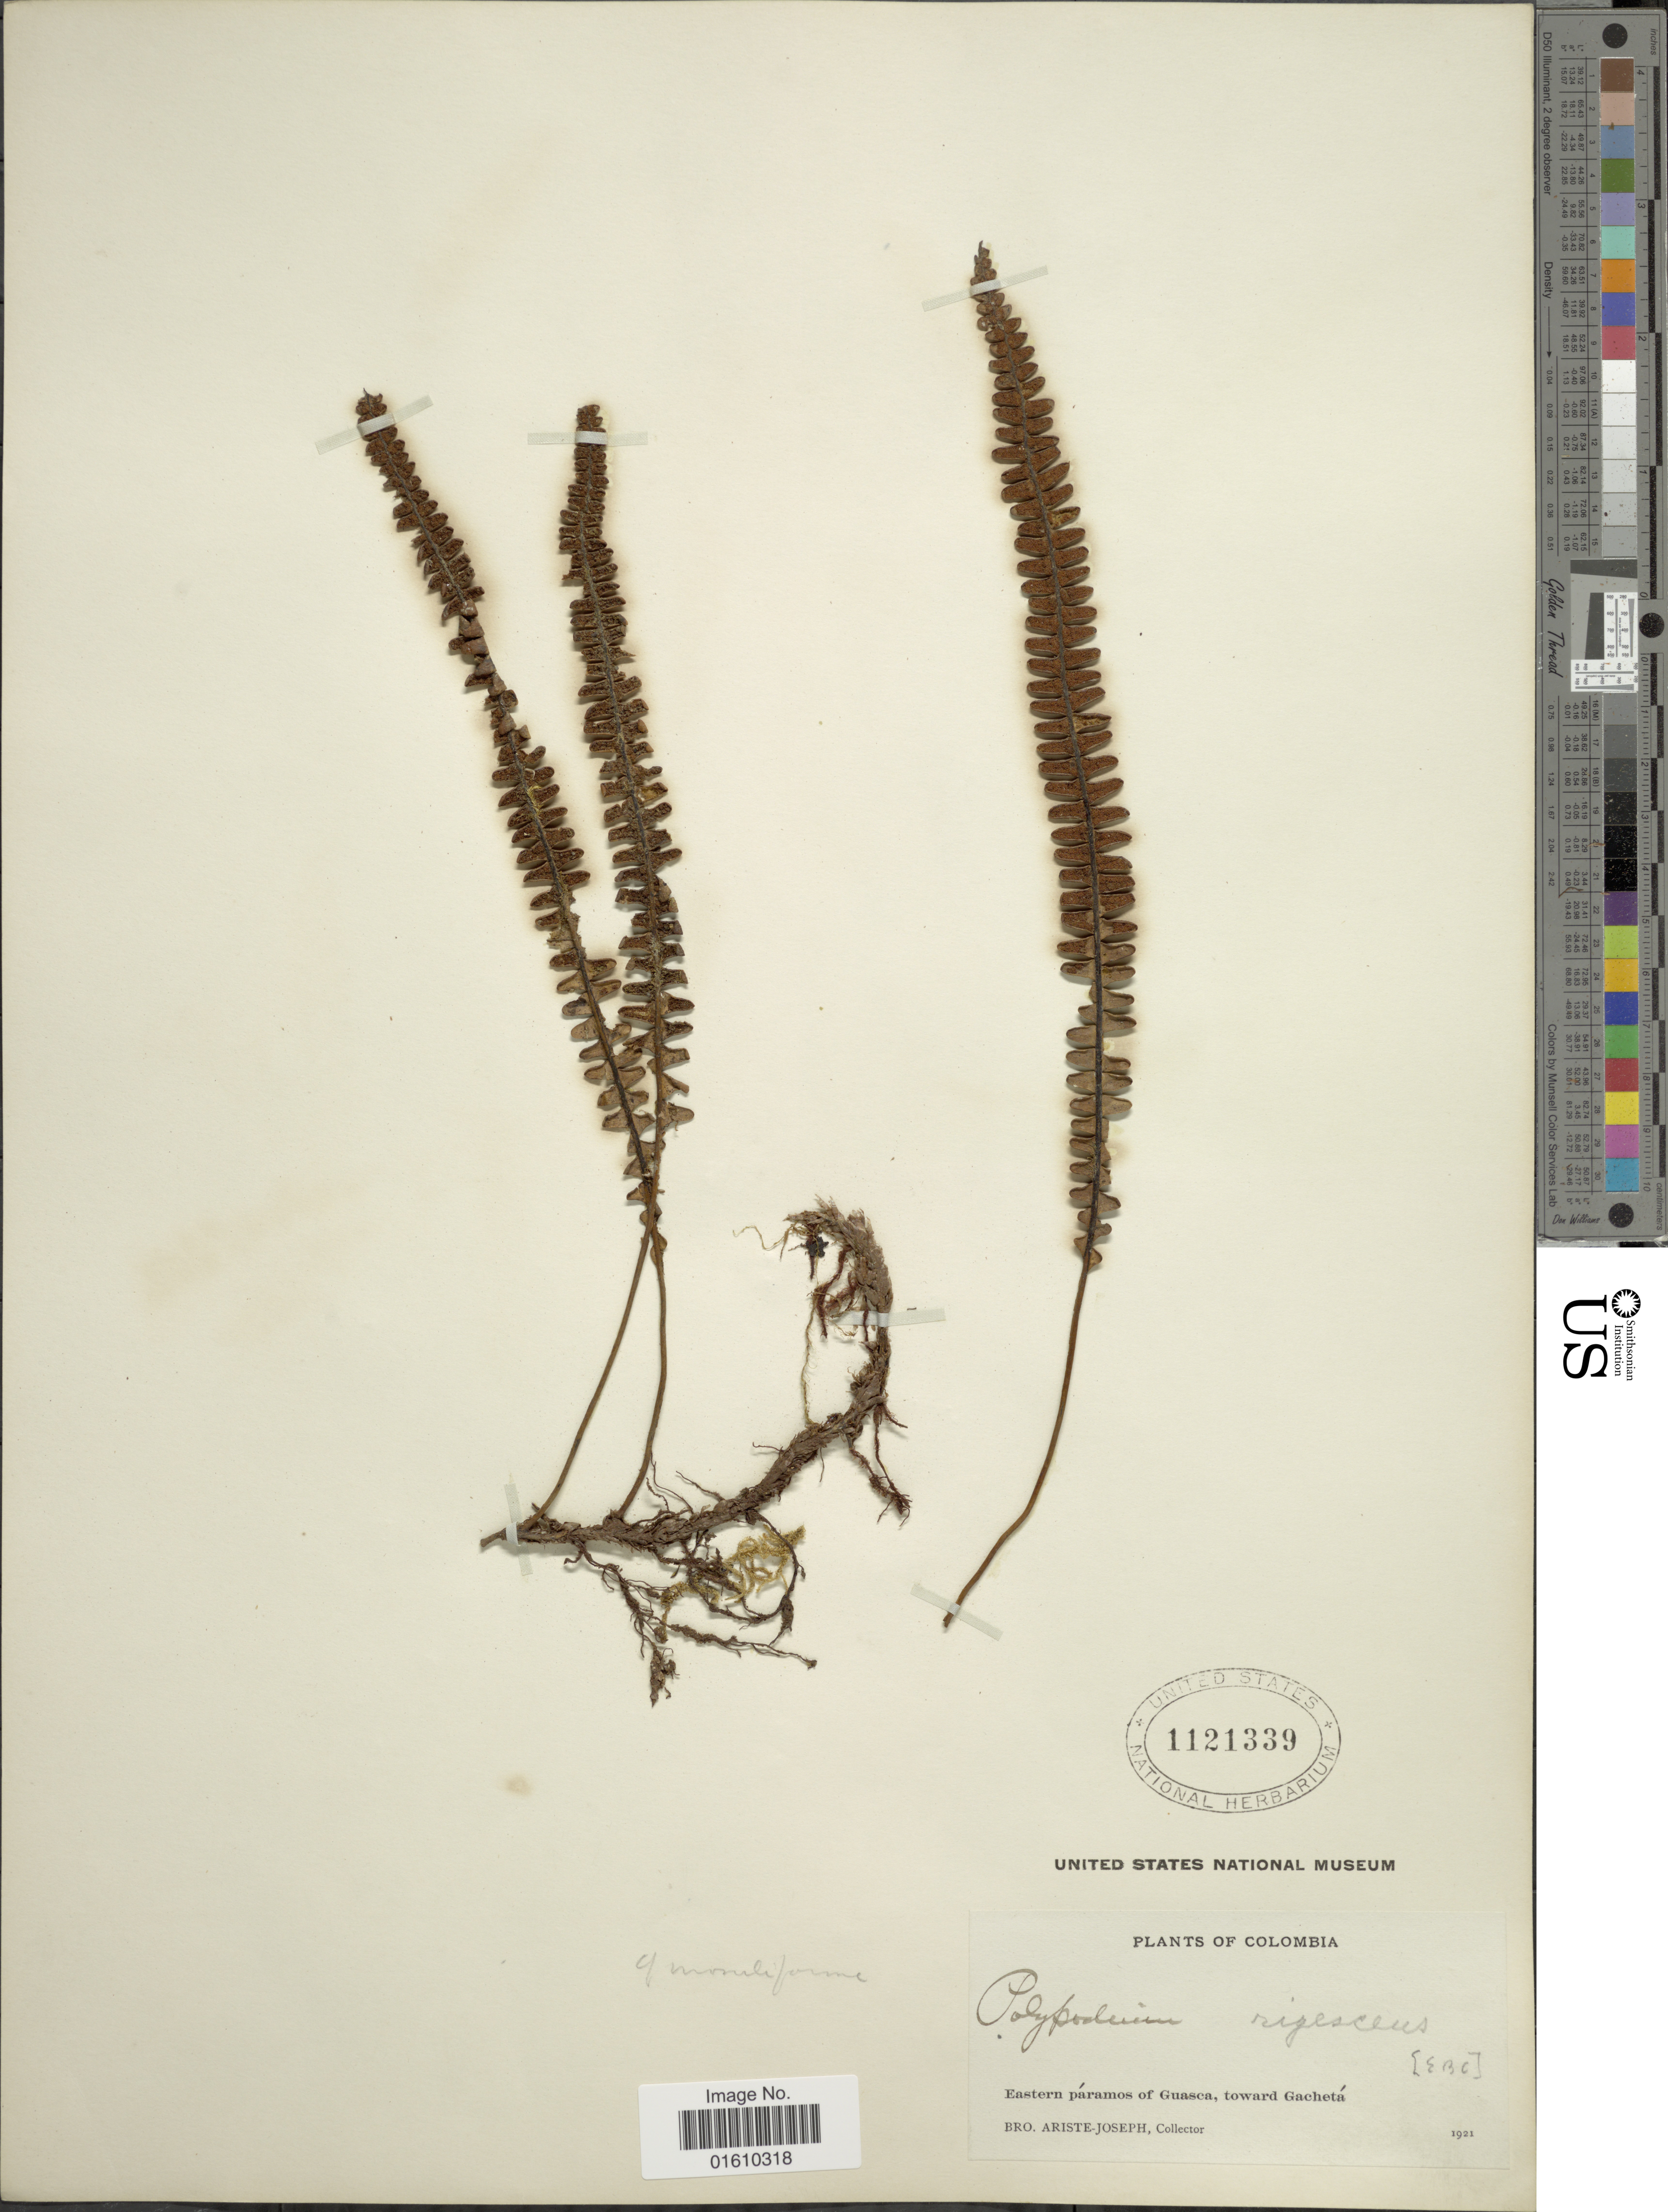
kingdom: Plantae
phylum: Tracheophyta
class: Polypodiopsida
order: Polypodiales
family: Polypodiaceae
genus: Melpomene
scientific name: Melpomene sp.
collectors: Bro. Ariste-Joseph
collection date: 1921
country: Colombia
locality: Eastern páramos of Guasca, toward Gachetá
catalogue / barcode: US 1121339